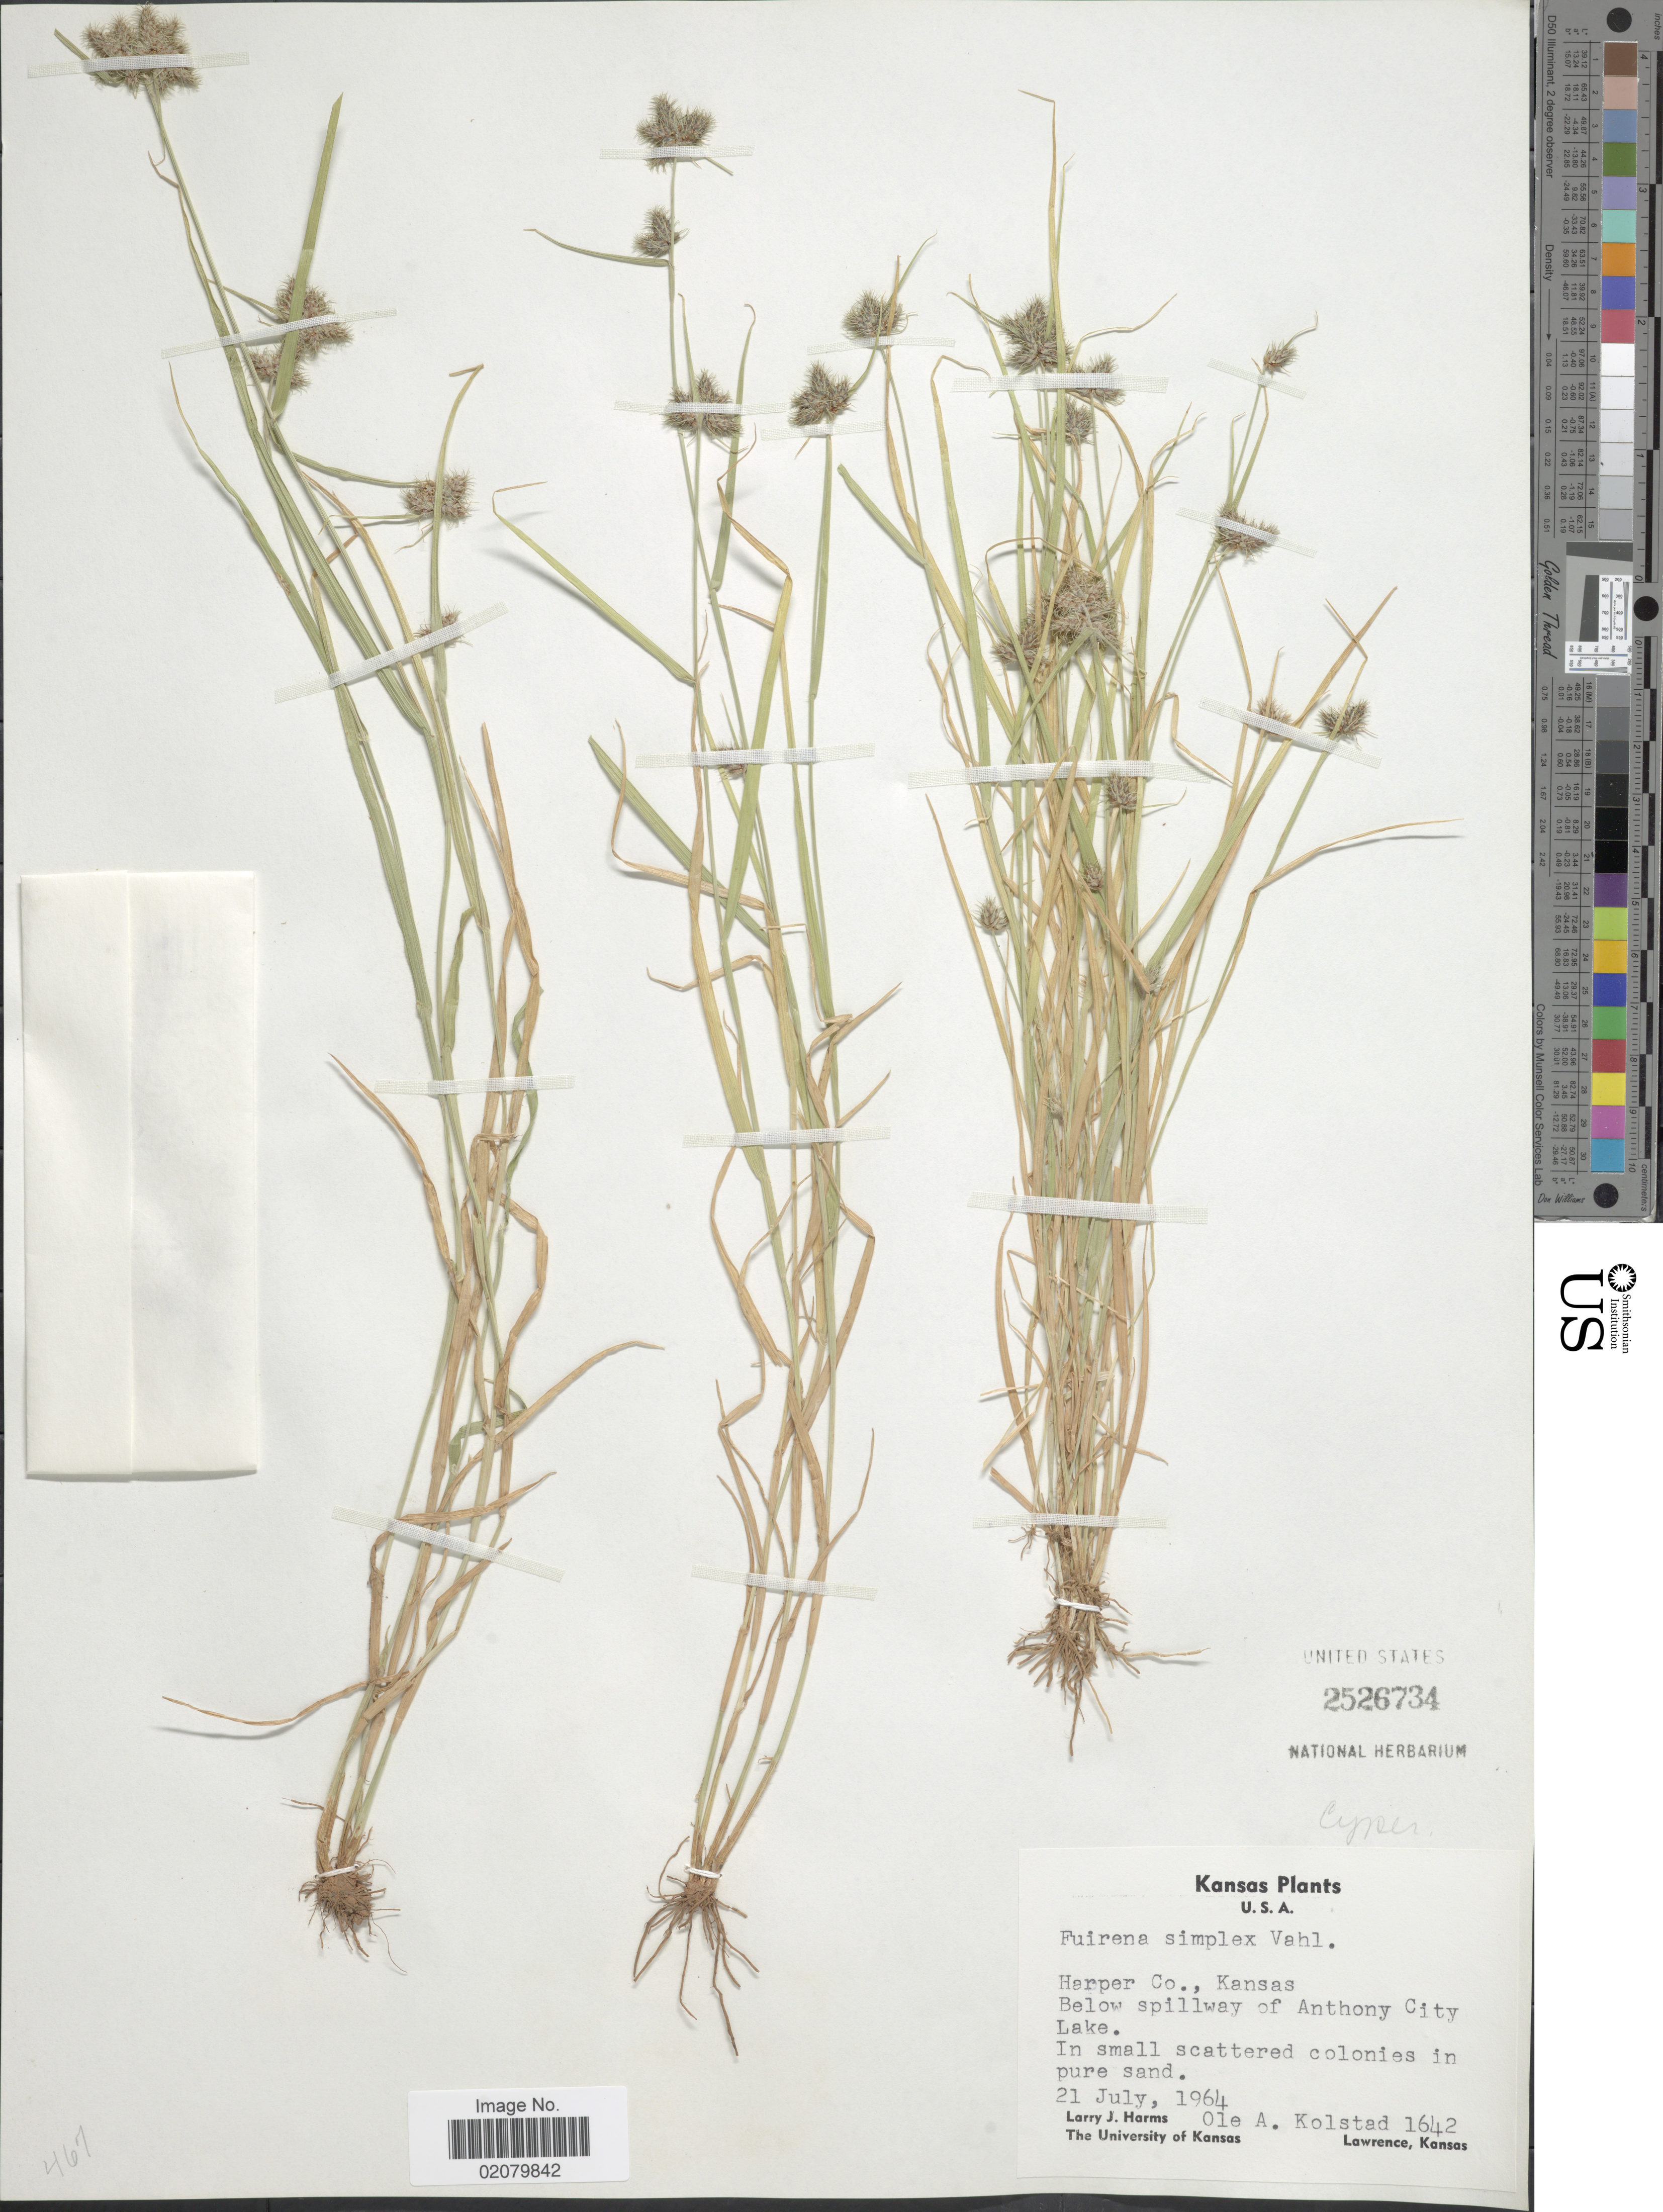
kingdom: Plantae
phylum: Tracheophyta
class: Liliopsida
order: Poales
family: Cyperaceae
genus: Fuirena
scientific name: Fuirena simplex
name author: Vahl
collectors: L. Harms & O. Kolstad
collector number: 1642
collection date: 1964-07-21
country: United States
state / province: Kansas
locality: Harper Co., below spillway of Anthony City Lake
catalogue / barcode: US 2526734